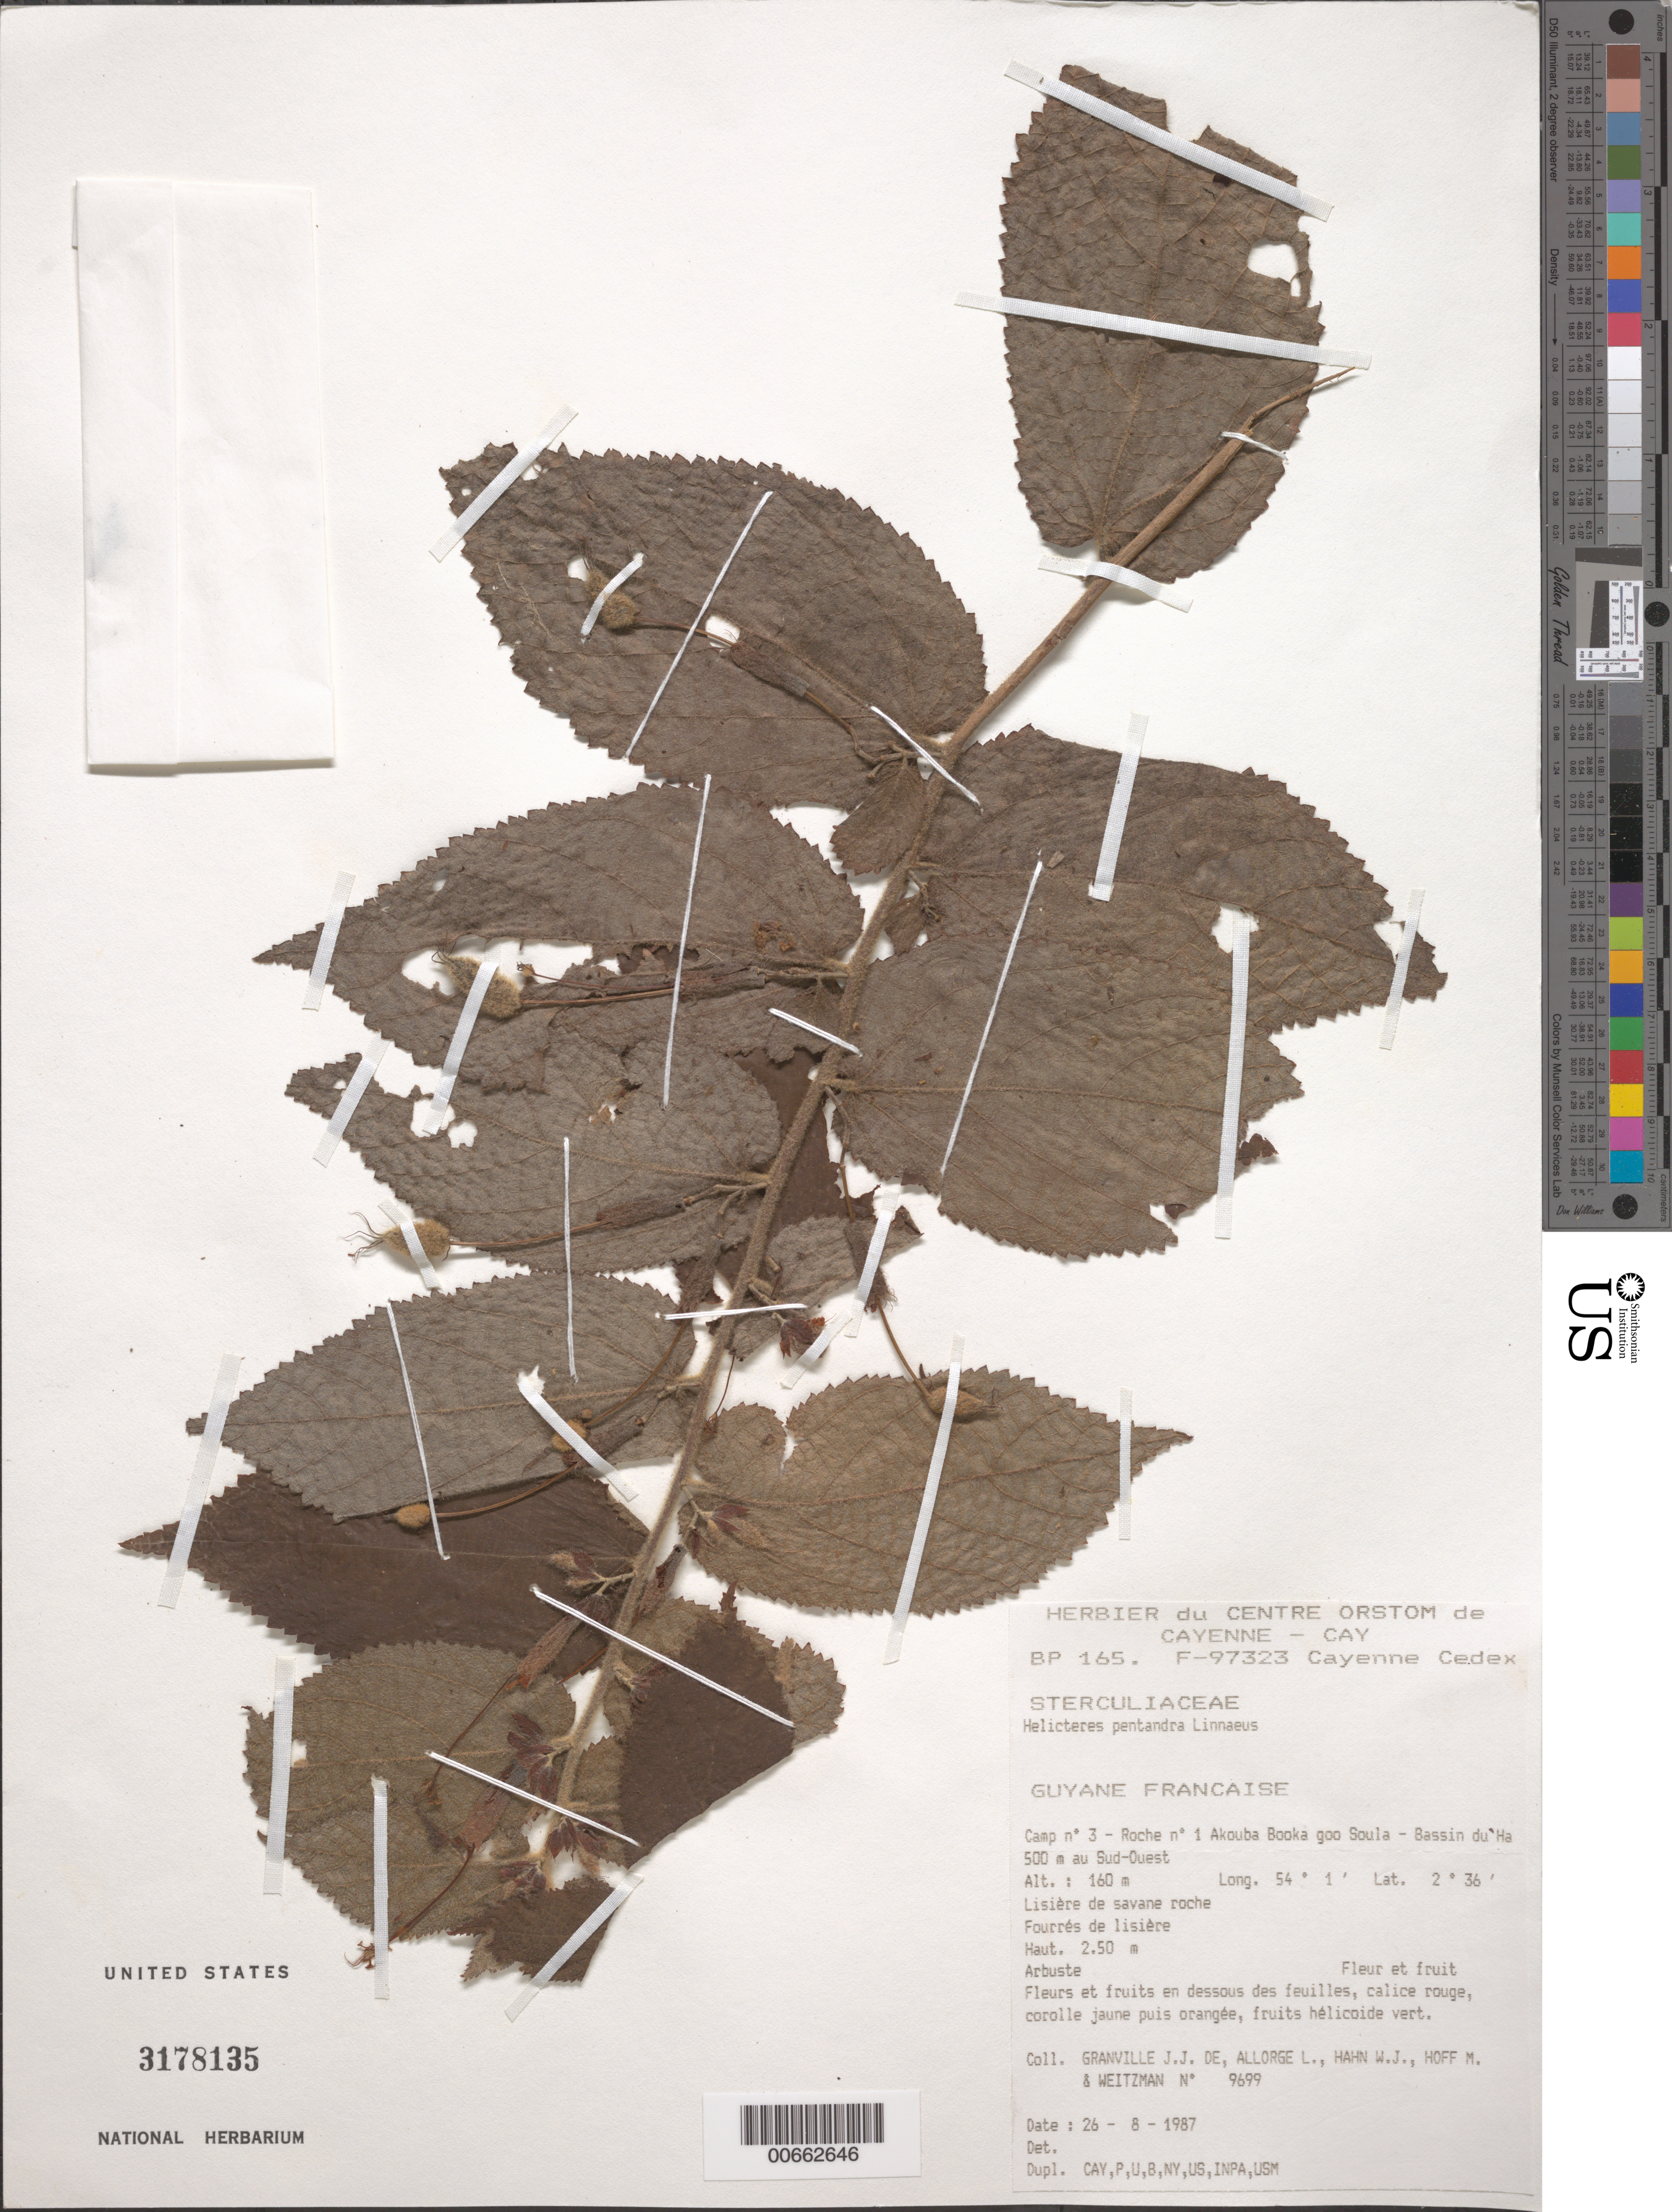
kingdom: Plantae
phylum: Tracheophyta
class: Magnoliopsida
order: Malvales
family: Malvaceae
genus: Helicteres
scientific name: Helicteres pentandra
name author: L.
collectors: J.-J. de Granville, L. Allorge, W. J. Hahn, M. Hoff & A. L. Weitzman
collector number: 9699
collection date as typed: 26 Sep 1987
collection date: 1987-09-26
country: French Guiana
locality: Camp No. 3, Roche No. 1, Akouba Booka goo Soula, Bassin du Ha, 500 m au Sud-Ouest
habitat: Lisière de savane roche, fourrés de lisière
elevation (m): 160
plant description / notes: CAY, US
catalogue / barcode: US 3178135